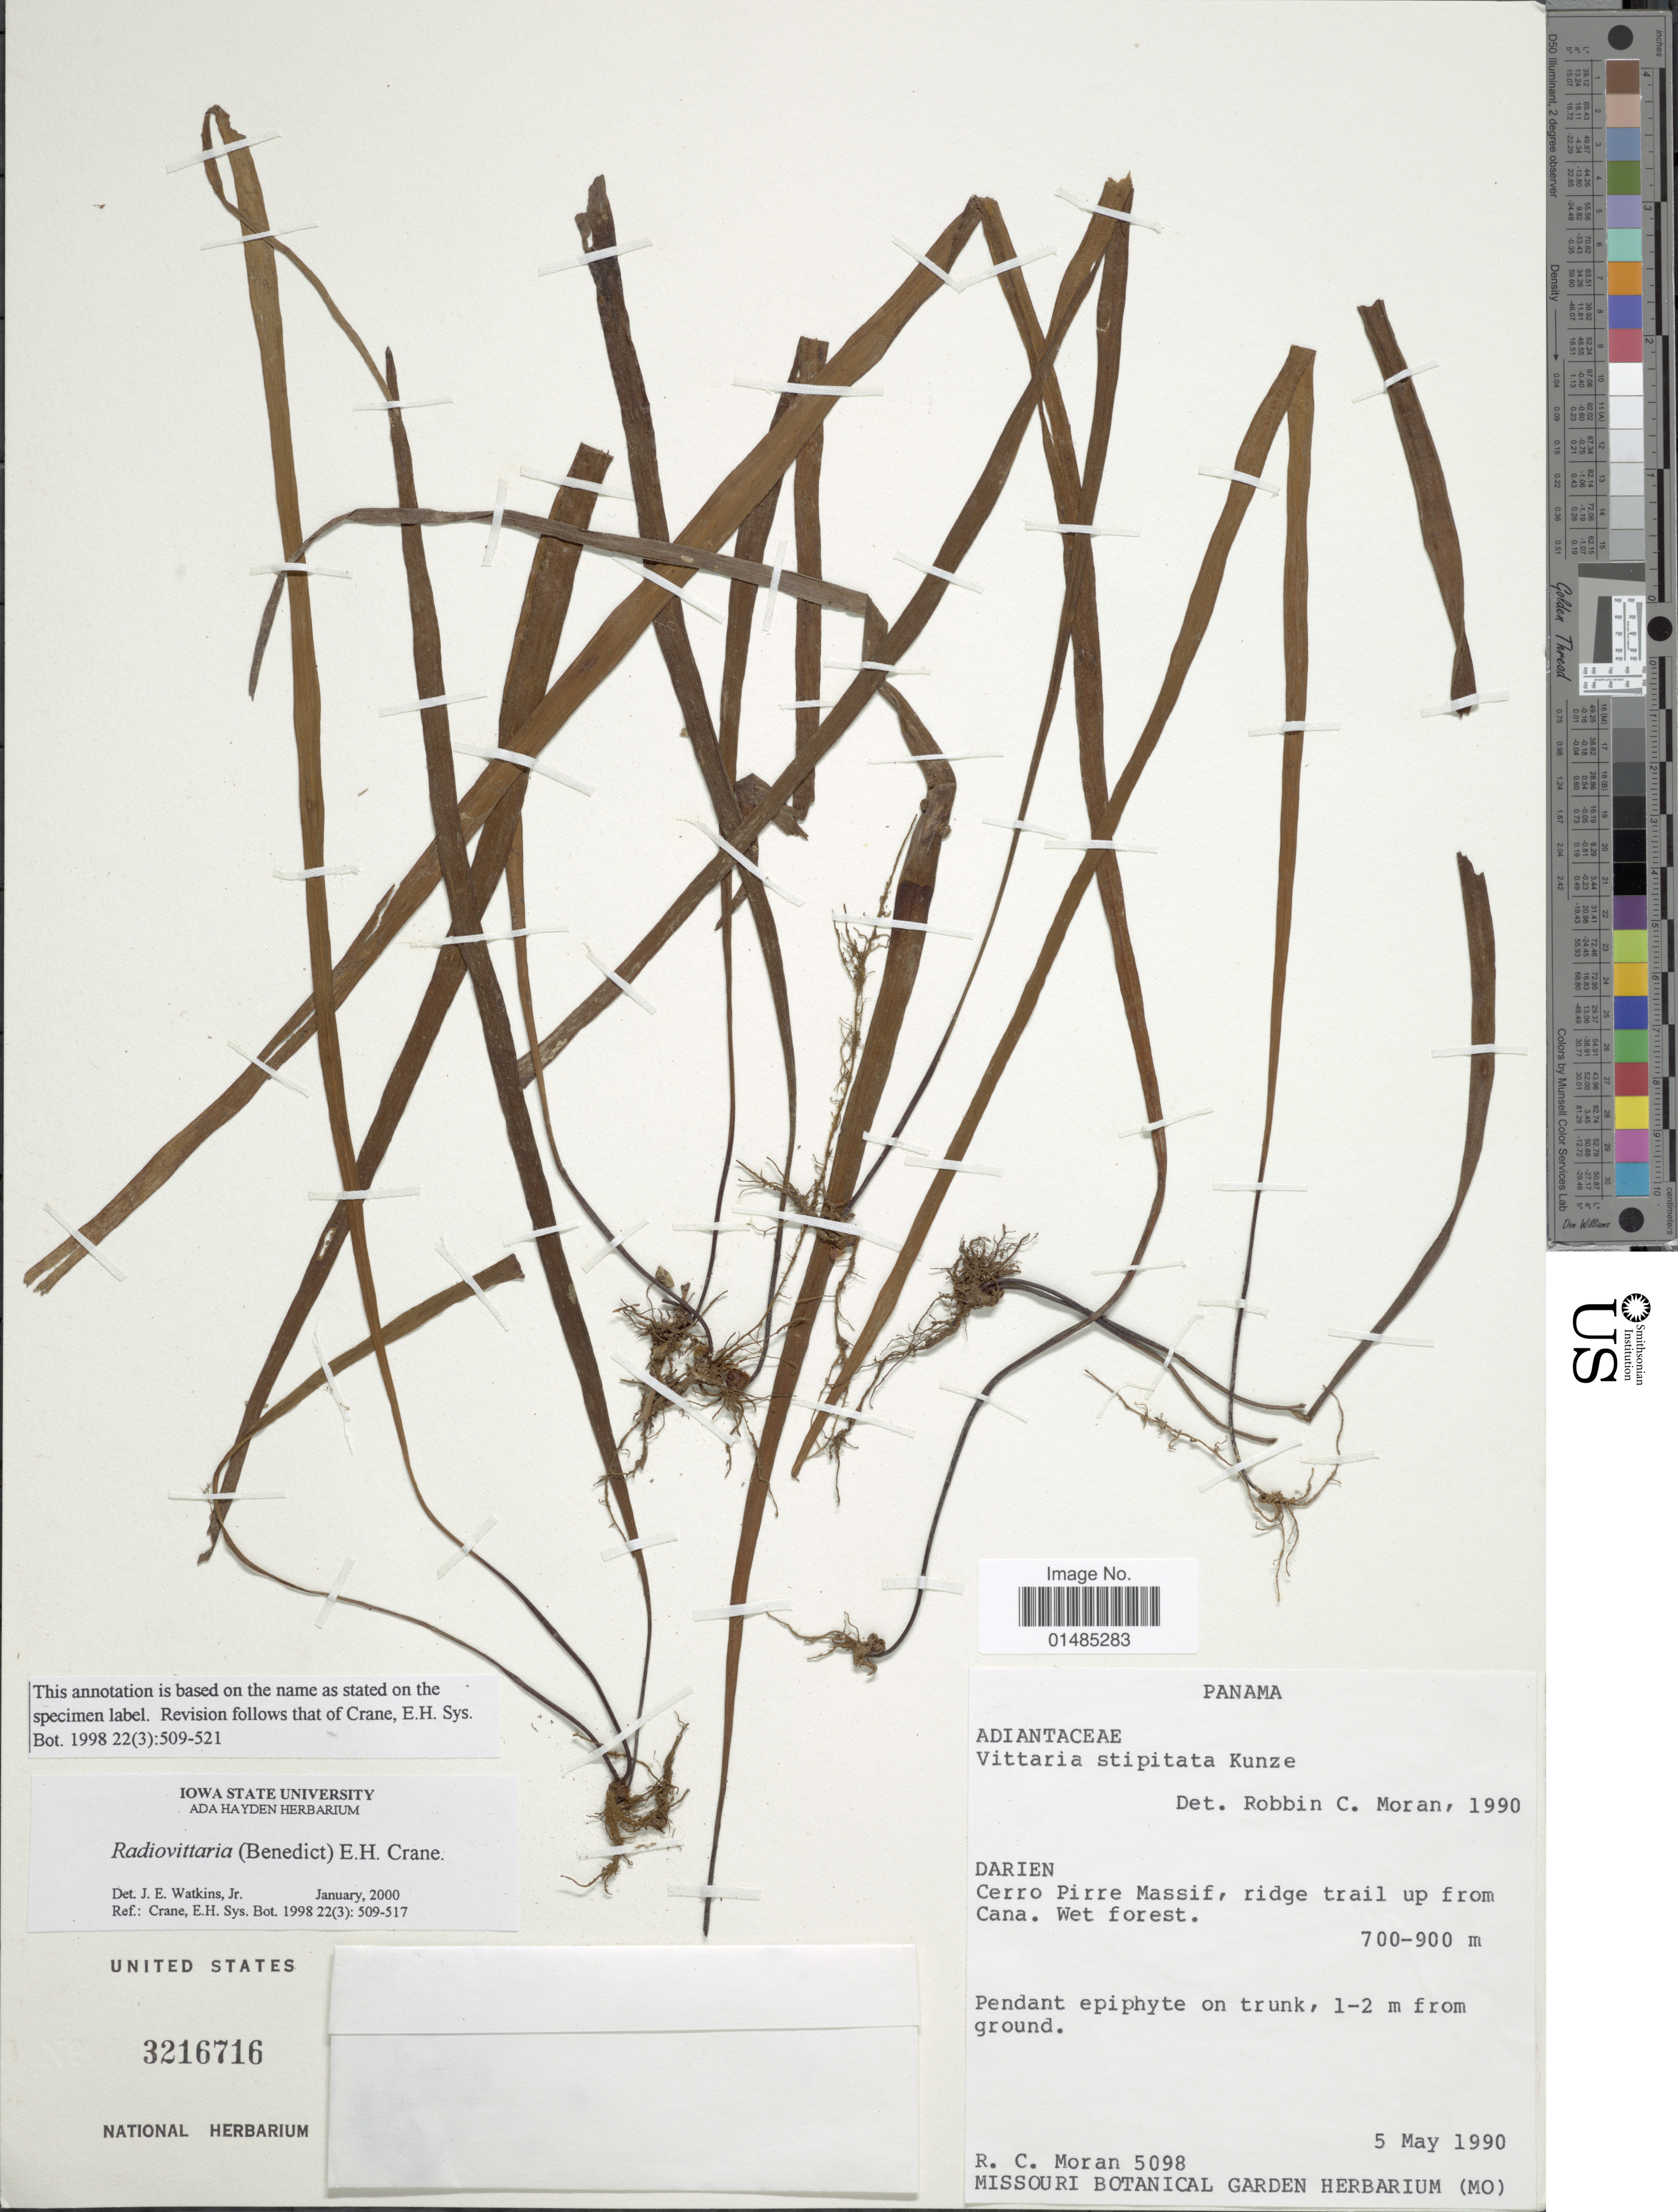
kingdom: Plantae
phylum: Tracheophyta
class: Polypodiopsida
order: Polypodiales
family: Pteridaceae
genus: Radiovittaria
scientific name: Radiovittaria stipitata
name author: (Kunze) E.H. Crane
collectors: R. C. Moran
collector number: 5098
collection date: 1990-05-05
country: Panama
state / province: Darién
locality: Cerro Pirre Massif, ridge trail up from Cana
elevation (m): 700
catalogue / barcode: US 3216716